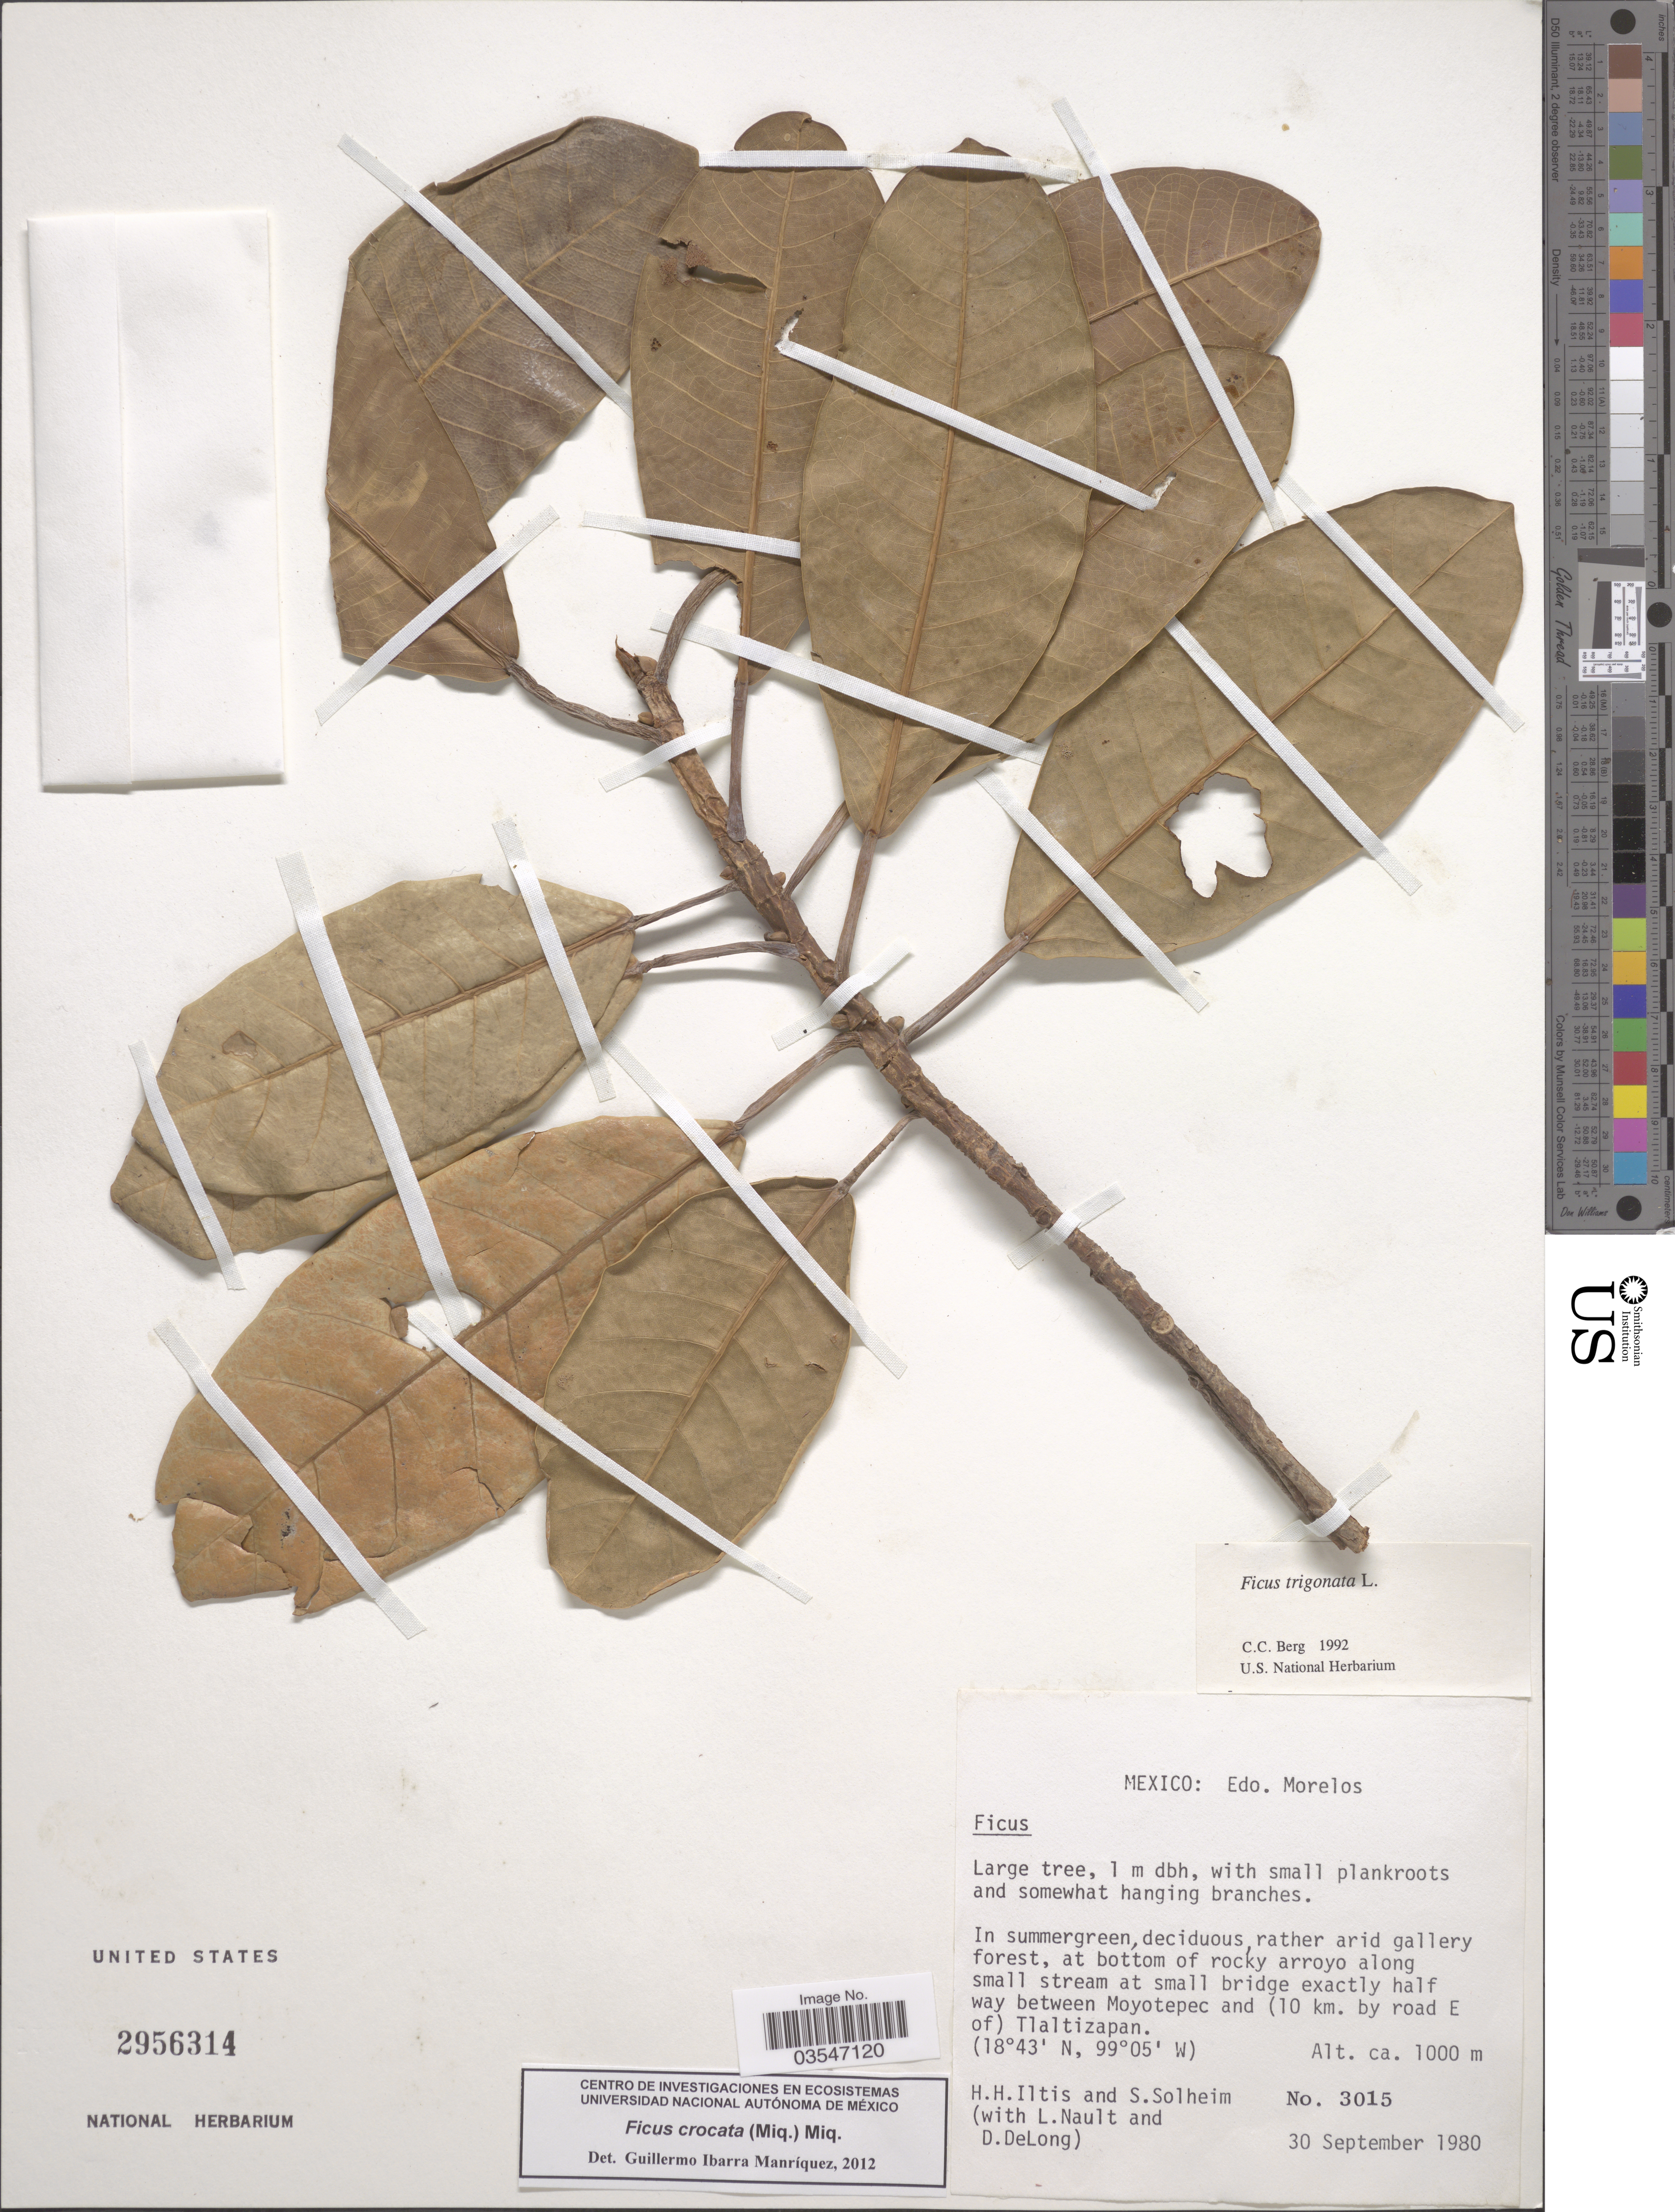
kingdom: Plantae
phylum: Tracheophyta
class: Magnoliopsida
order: Rosales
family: Moraceae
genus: Ficus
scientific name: Ficus crocata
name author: (Miq.) Miq.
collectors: H. H. Iltis, S. Solheim, L. Nault & D. DeLong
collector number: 3015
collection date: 1980-09-30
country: Mexico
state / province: Morelos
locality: In summergreen, deciduous rather arid gallery forest, at bottom of rocky arroyo along small stream at small bridge exactly half way between Moyotepec and (10 km. by road E of) Tlaltizapan.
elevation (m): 1000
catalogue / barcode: US 2956314